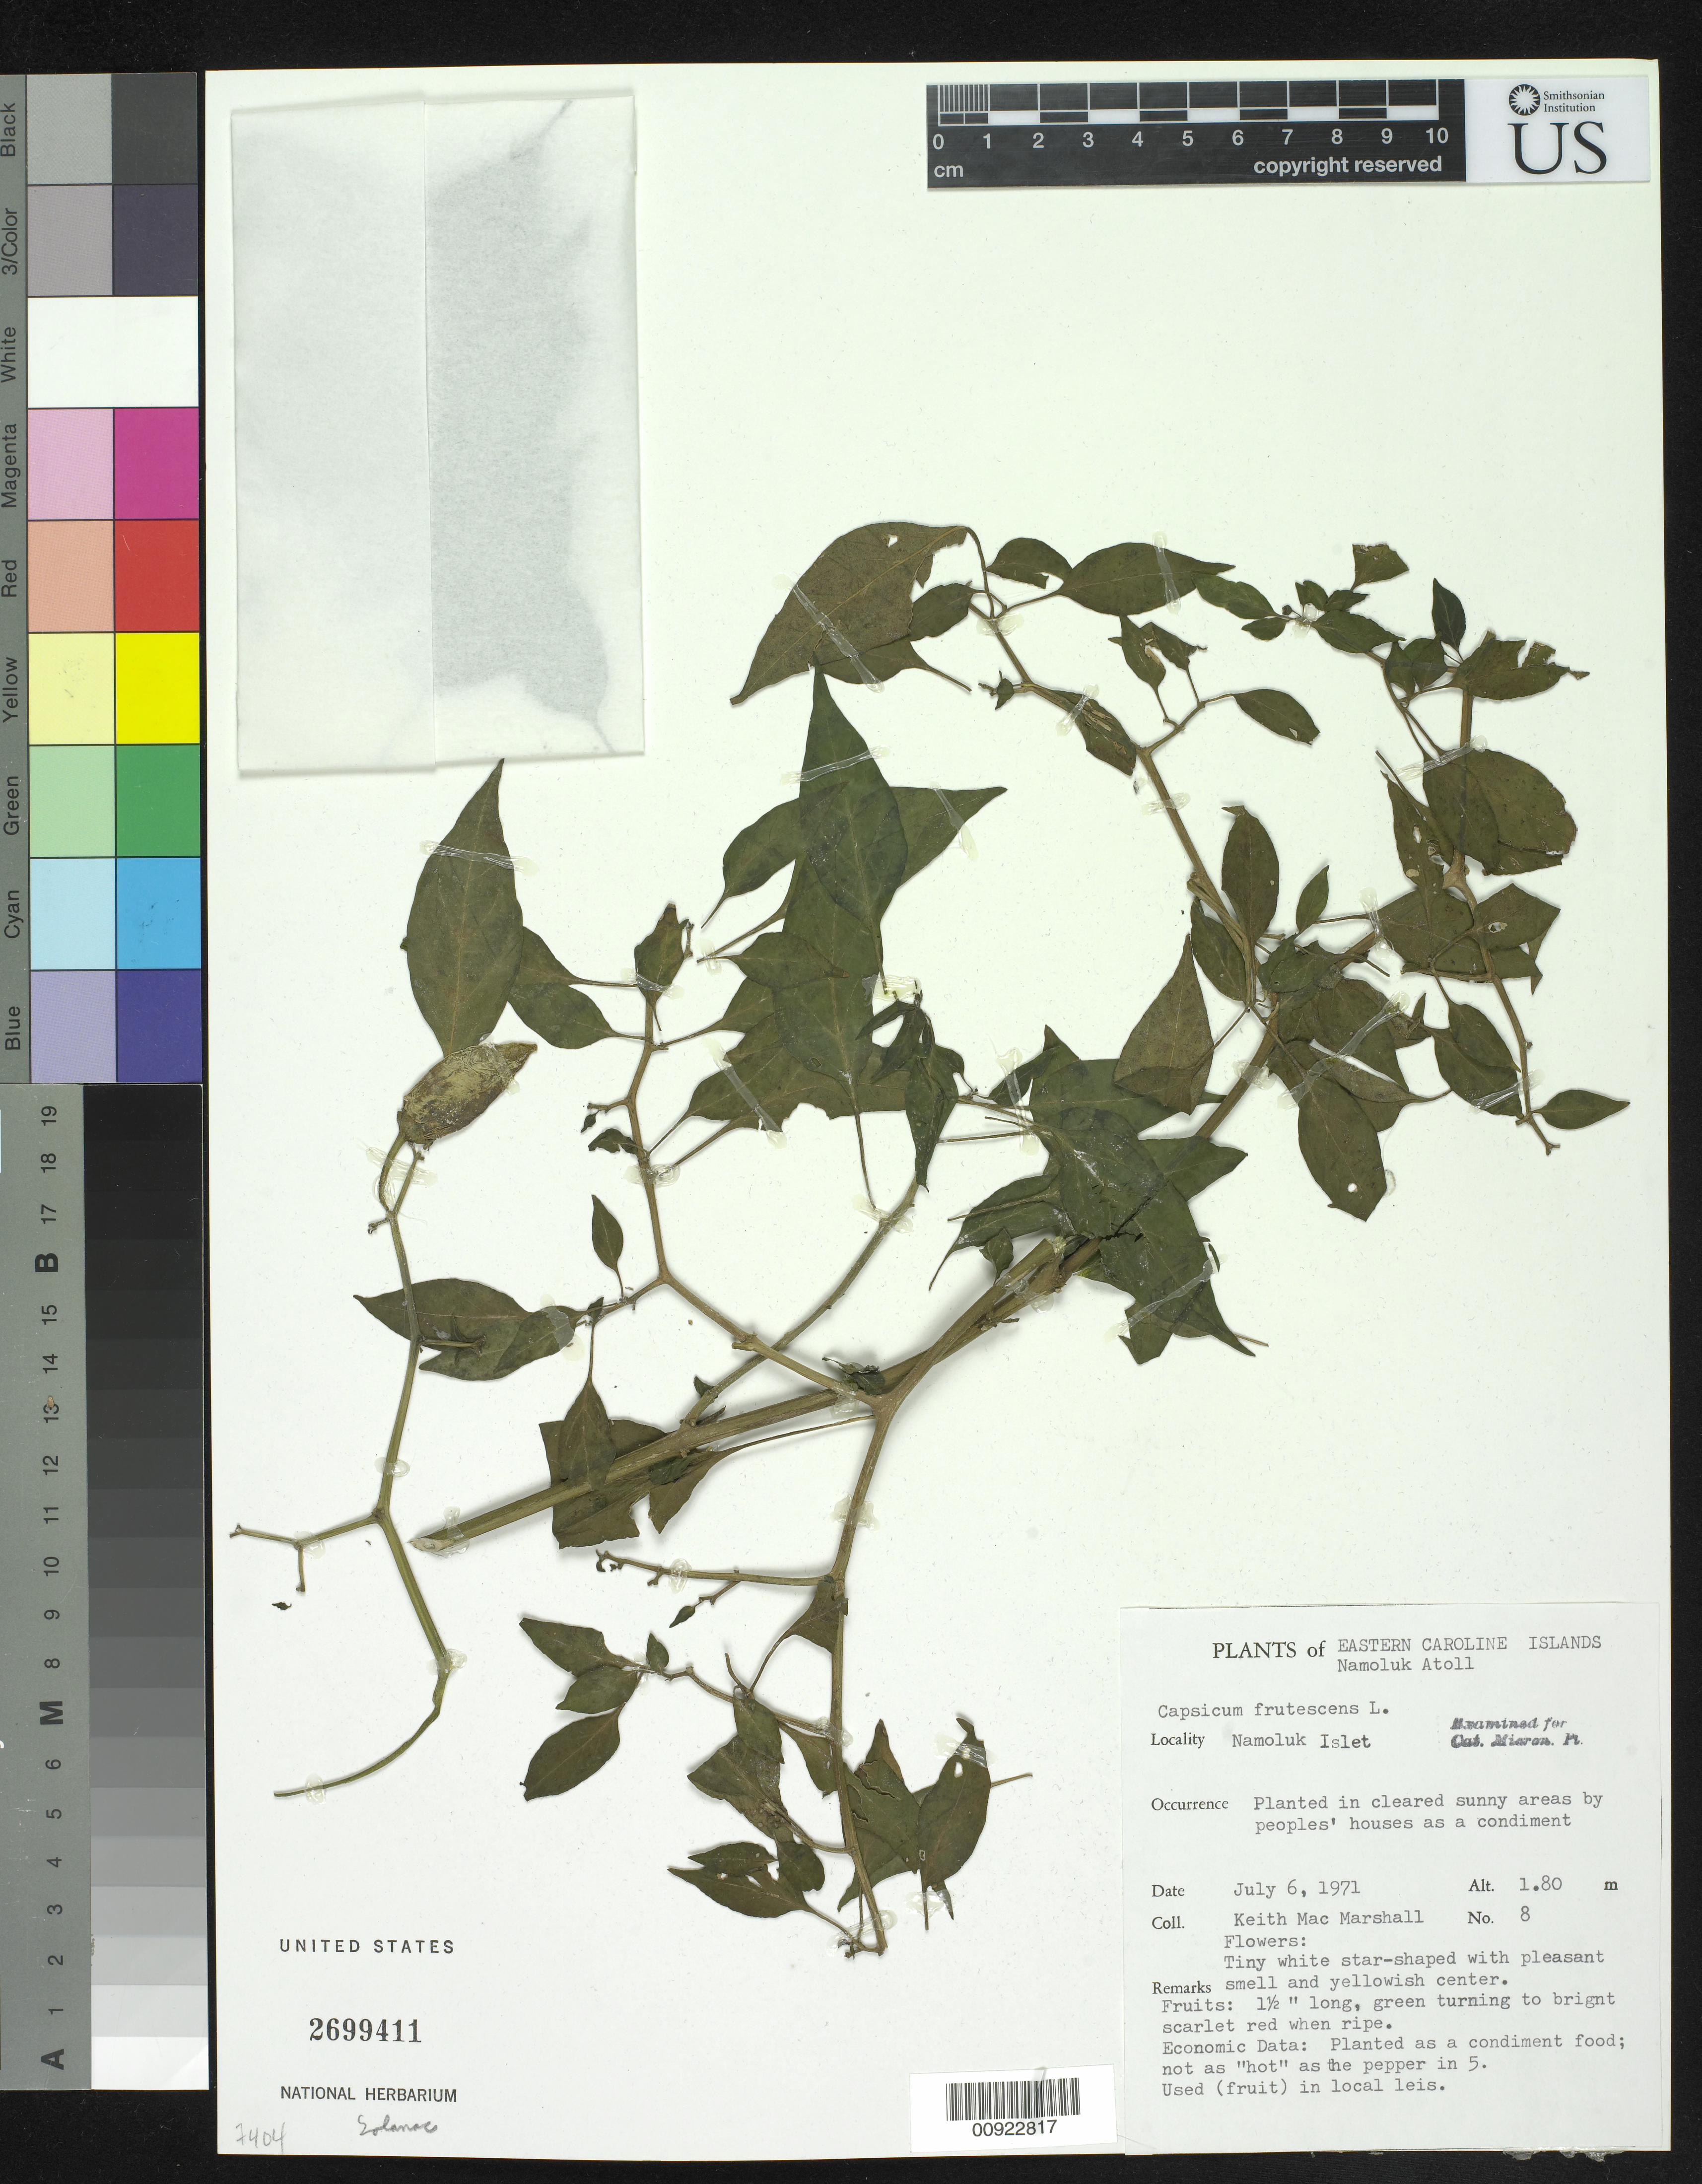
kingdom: Plantae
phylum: Tracheophyta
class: Magnoliopsida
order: Solanales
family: Solanaceae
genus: Capsicum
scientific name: Capsicum frutescens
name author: L.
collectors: K. M. Marshall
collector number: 8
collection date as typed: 06 Jul 1971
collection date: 1971-07-06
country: Micronesia, Federated States of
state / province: Truk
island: Namokuk [Namoluk] Atoll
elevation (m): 1.8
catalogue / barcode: US 2699411